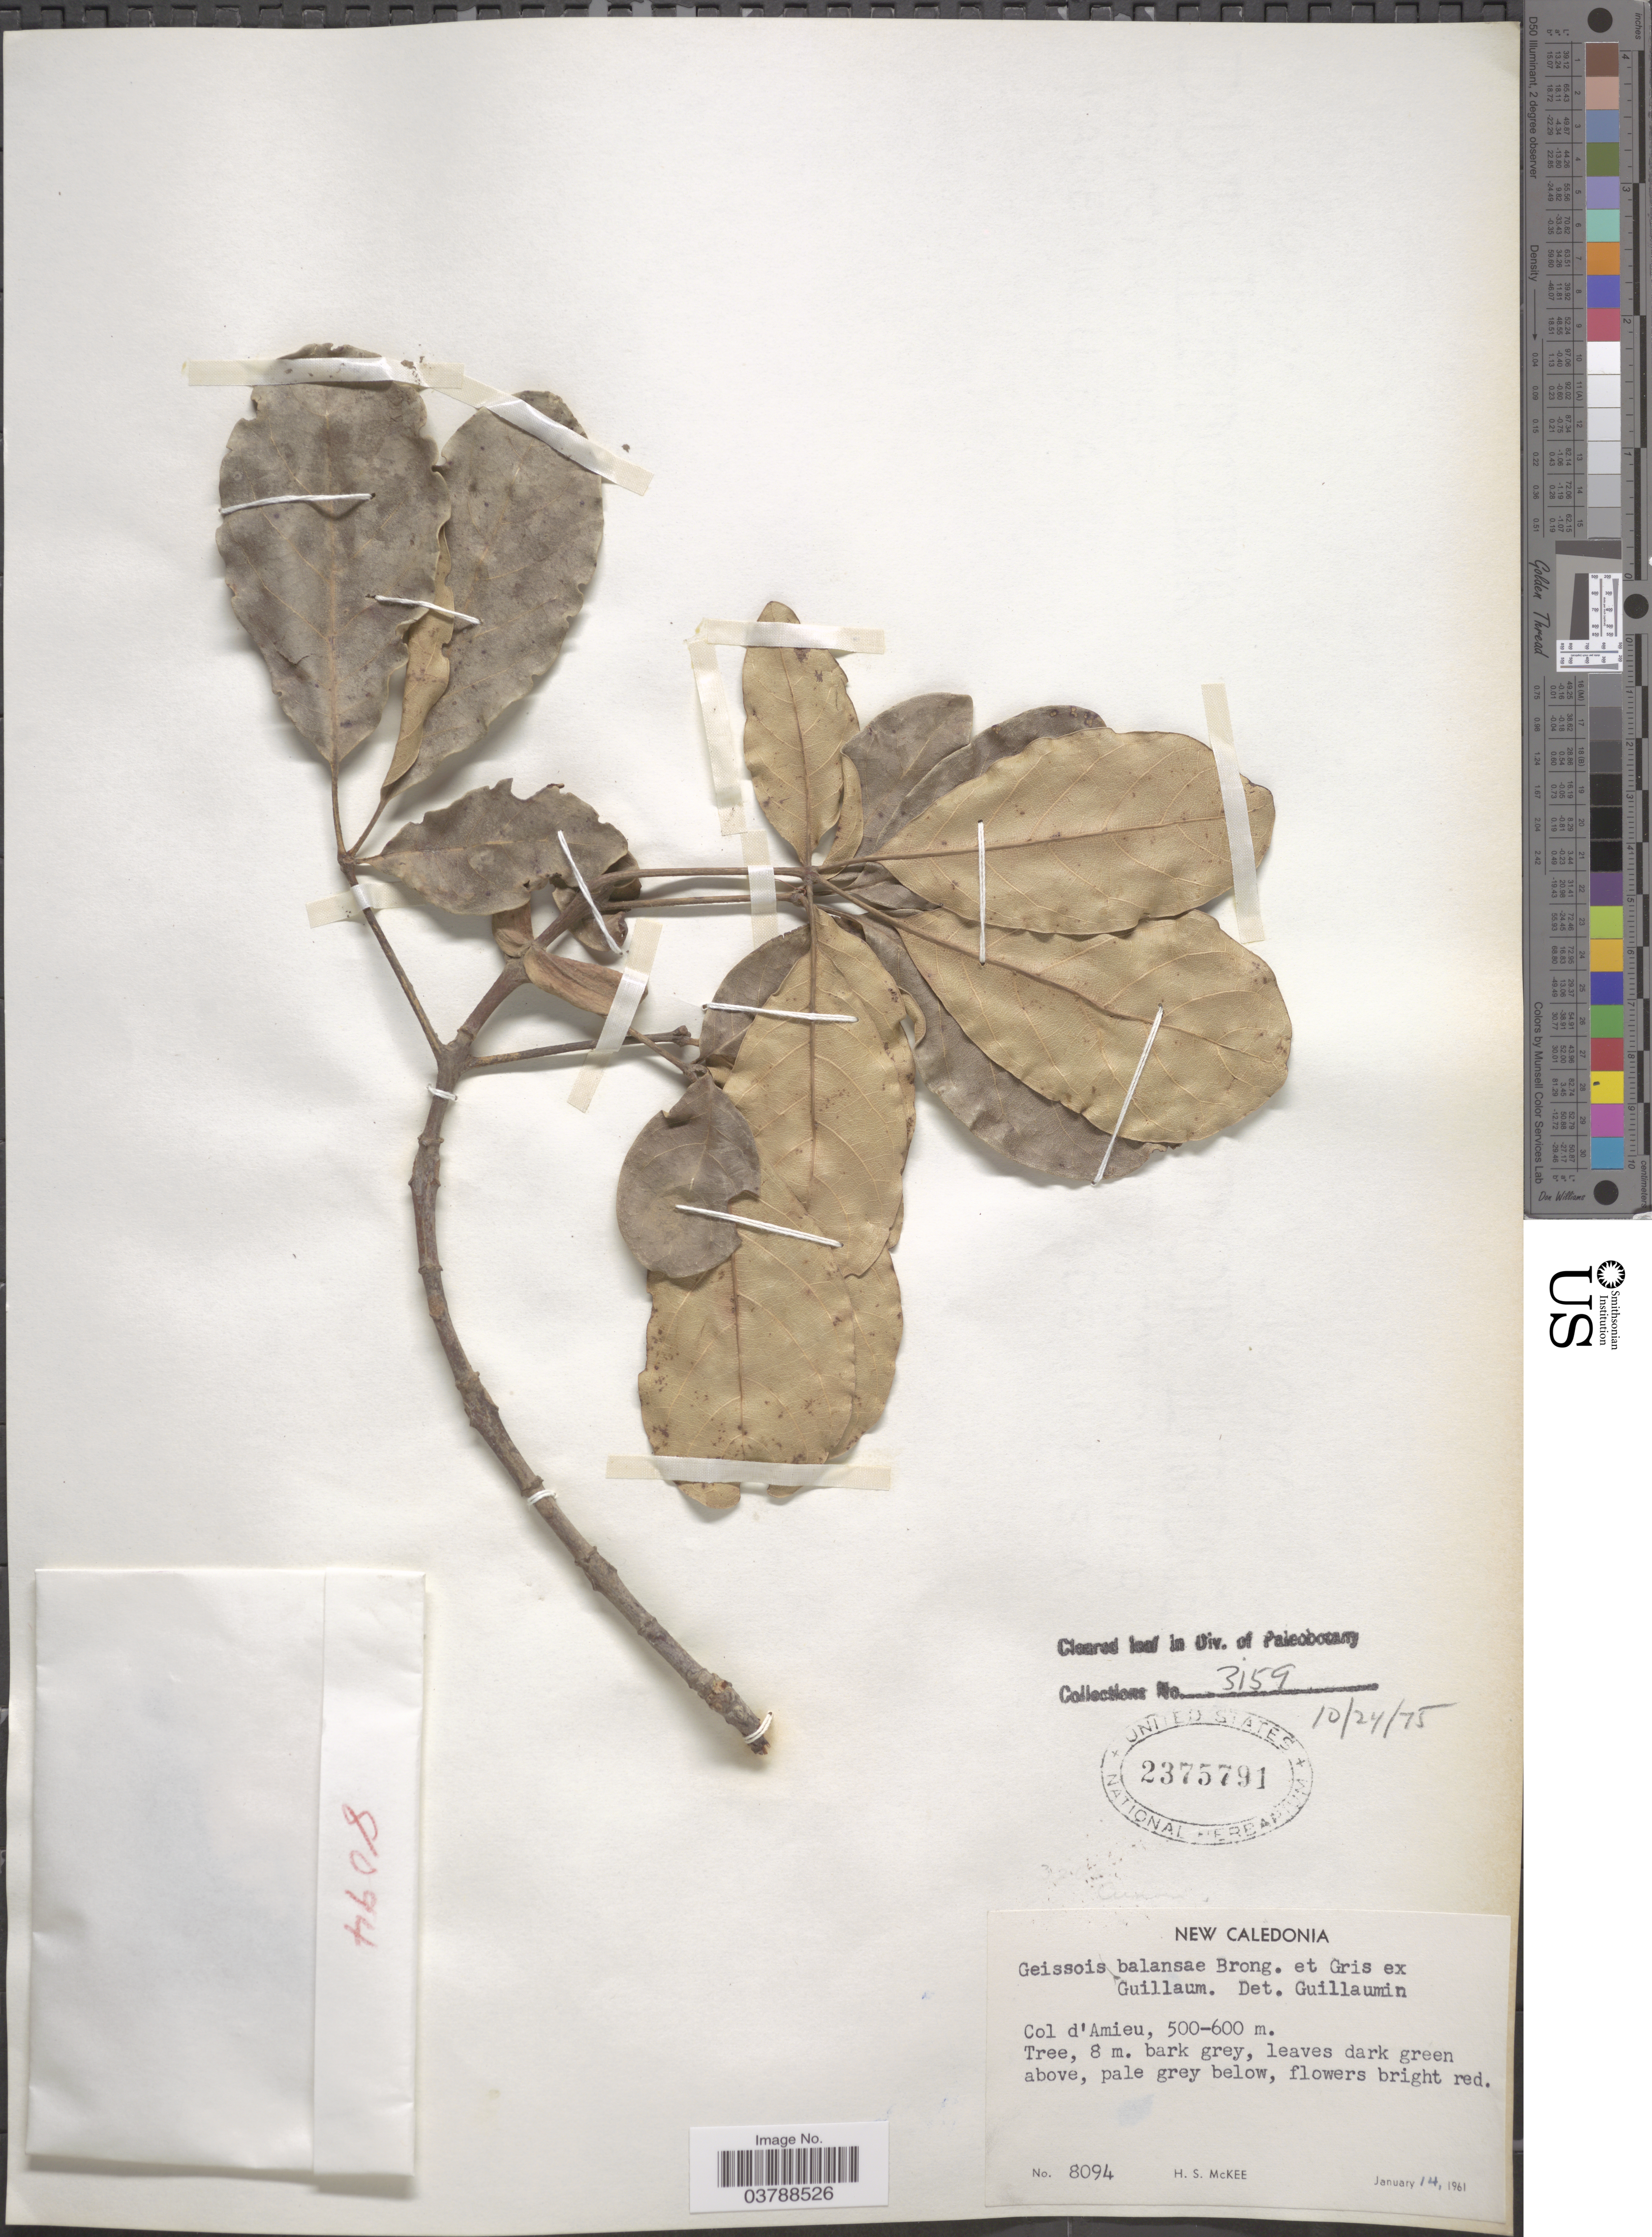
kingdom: Plantae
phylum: Tracheophyta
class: Magnoliopsida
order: Oxalidales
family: Cunoniaceae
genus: Geissois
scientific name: Geissois balansae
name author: Brongn. & Gris ex Guillaumin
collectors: H. S. McKee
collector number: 8094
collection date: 1961-01-14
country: New Caledonia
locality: Col d'Amieu.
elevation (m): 500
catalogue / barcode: US 2375791